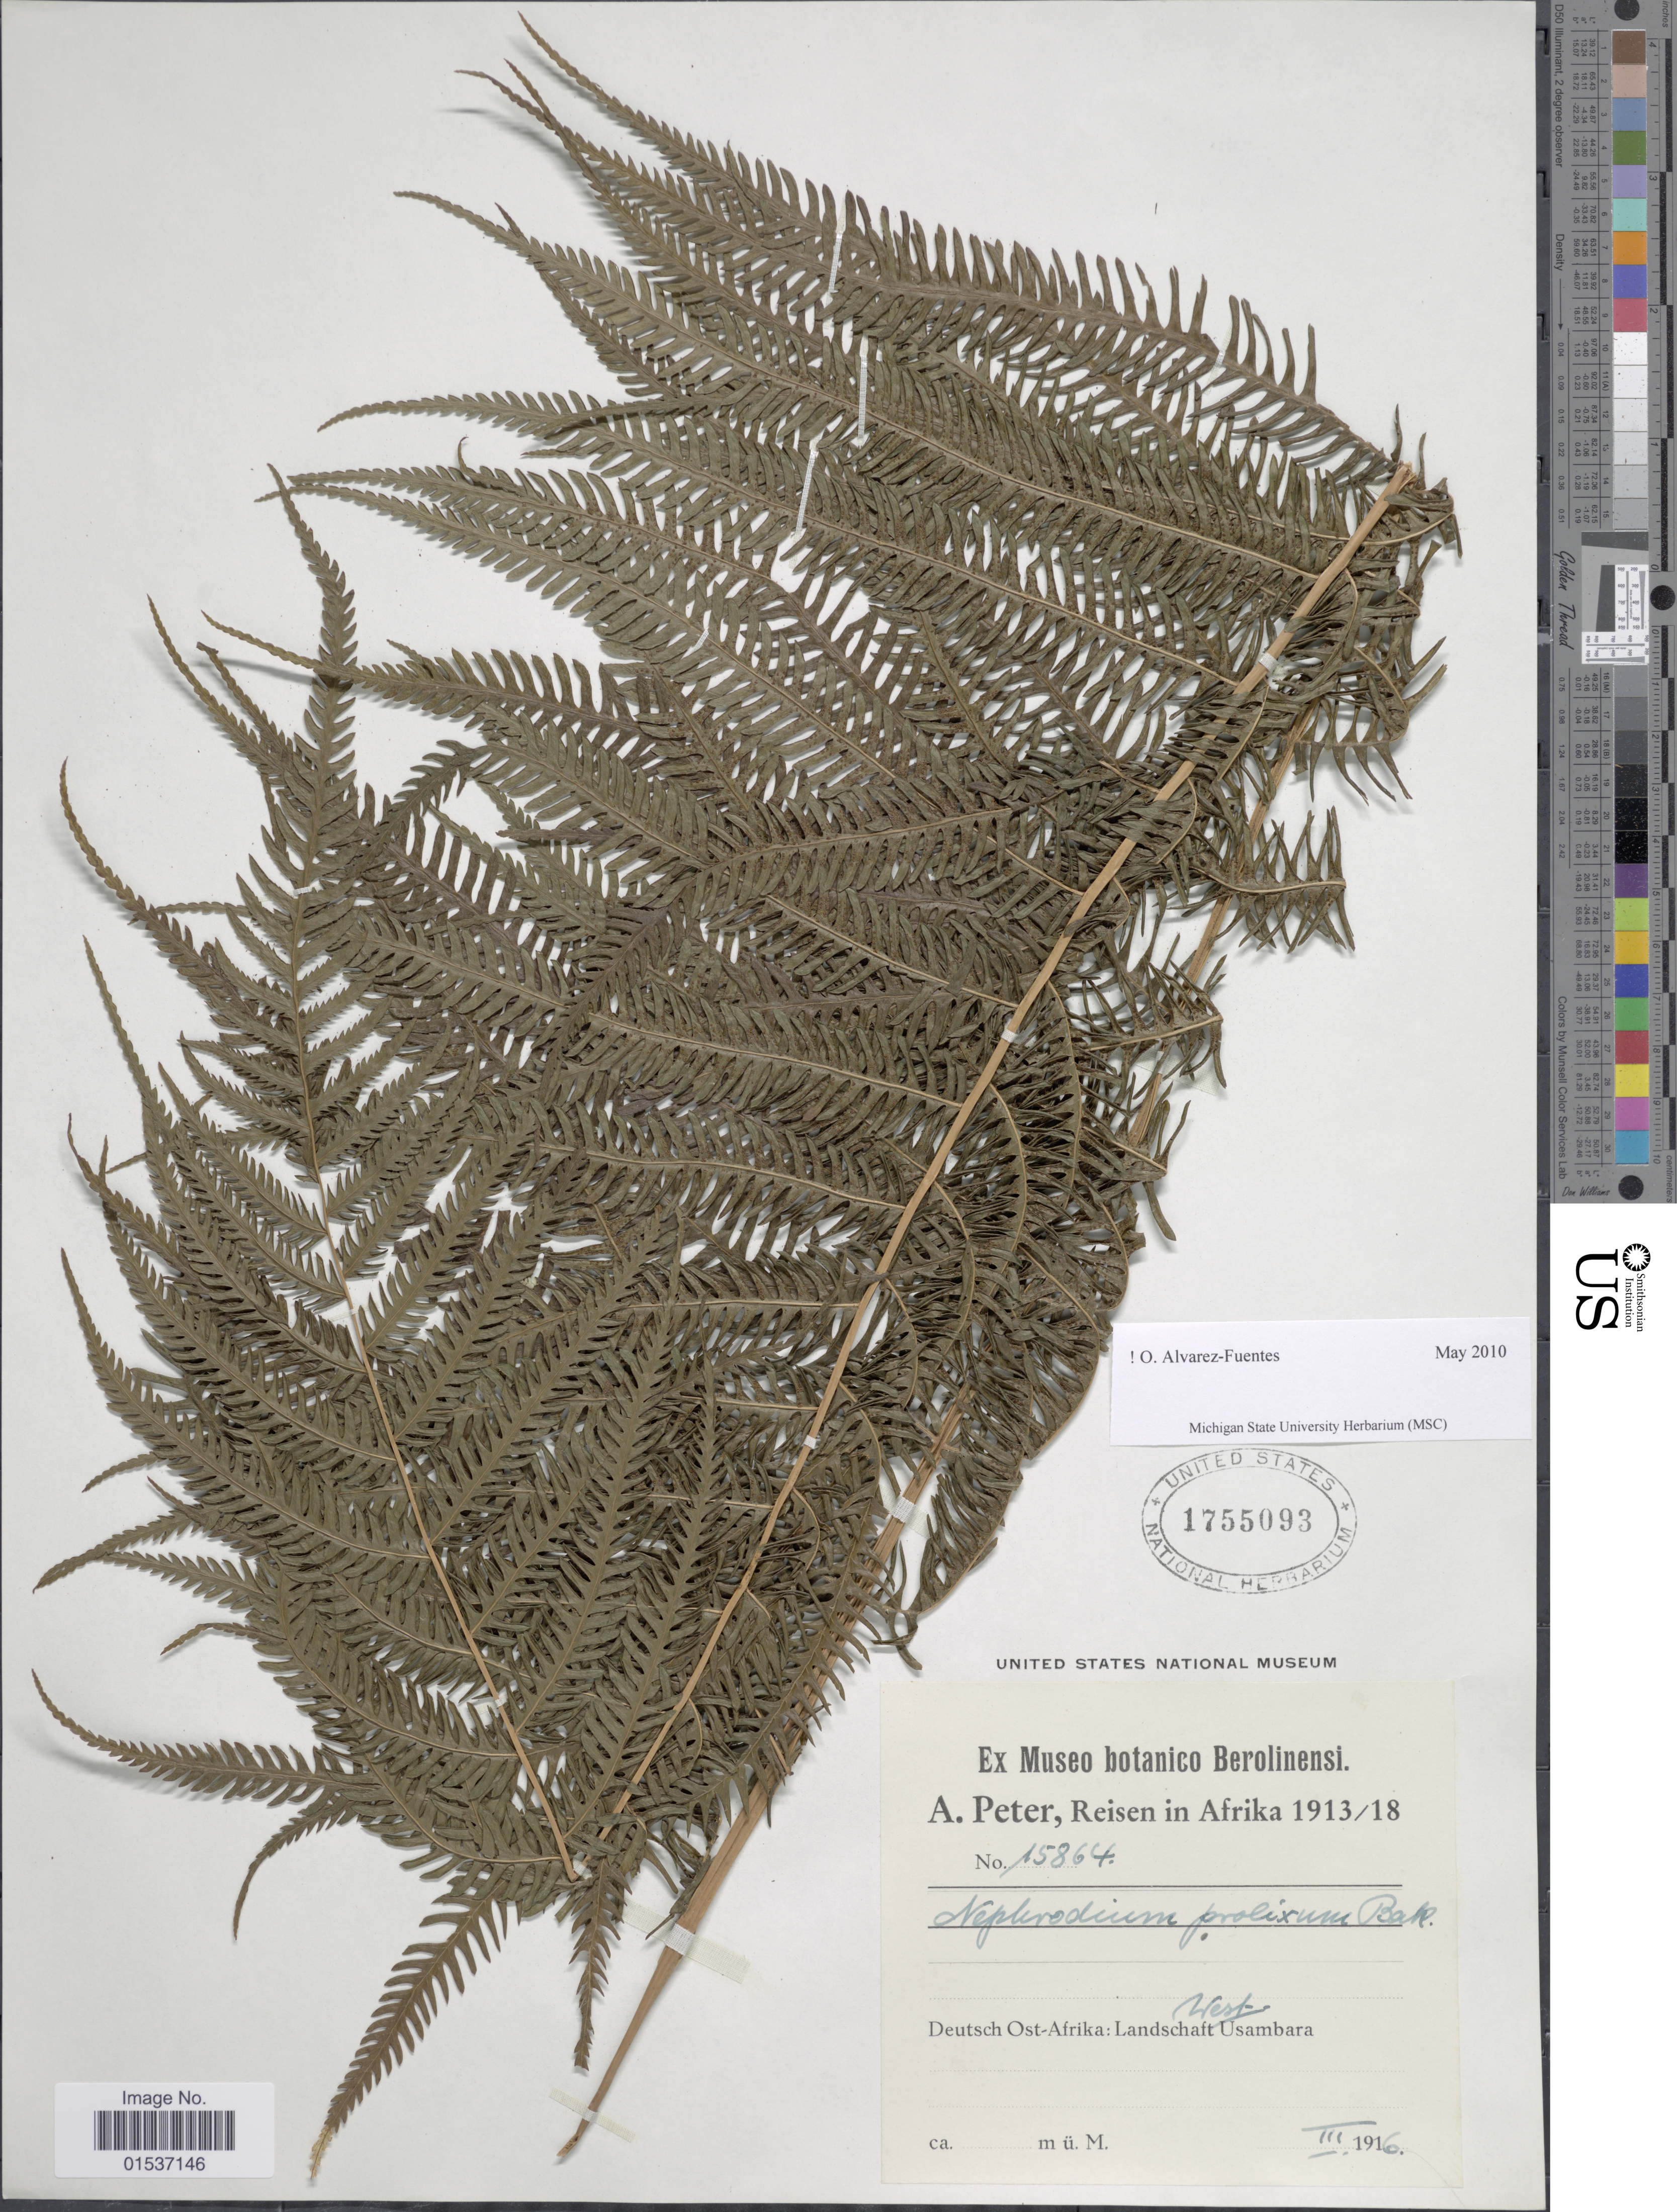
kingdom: Plantae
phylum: Tracheophyta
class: Polypodiopsida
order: Polypodiales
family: Thelypteridaceae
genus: Thelypteris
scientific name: Thelypteris bergiana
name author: (Schltdl.) Ching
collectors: A. Peter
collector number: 15864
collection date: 1916-03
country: Tanzania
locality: Afrika, Deutch Ost-Afrika: Landschaft West Usambara.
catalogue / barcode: US 1755093